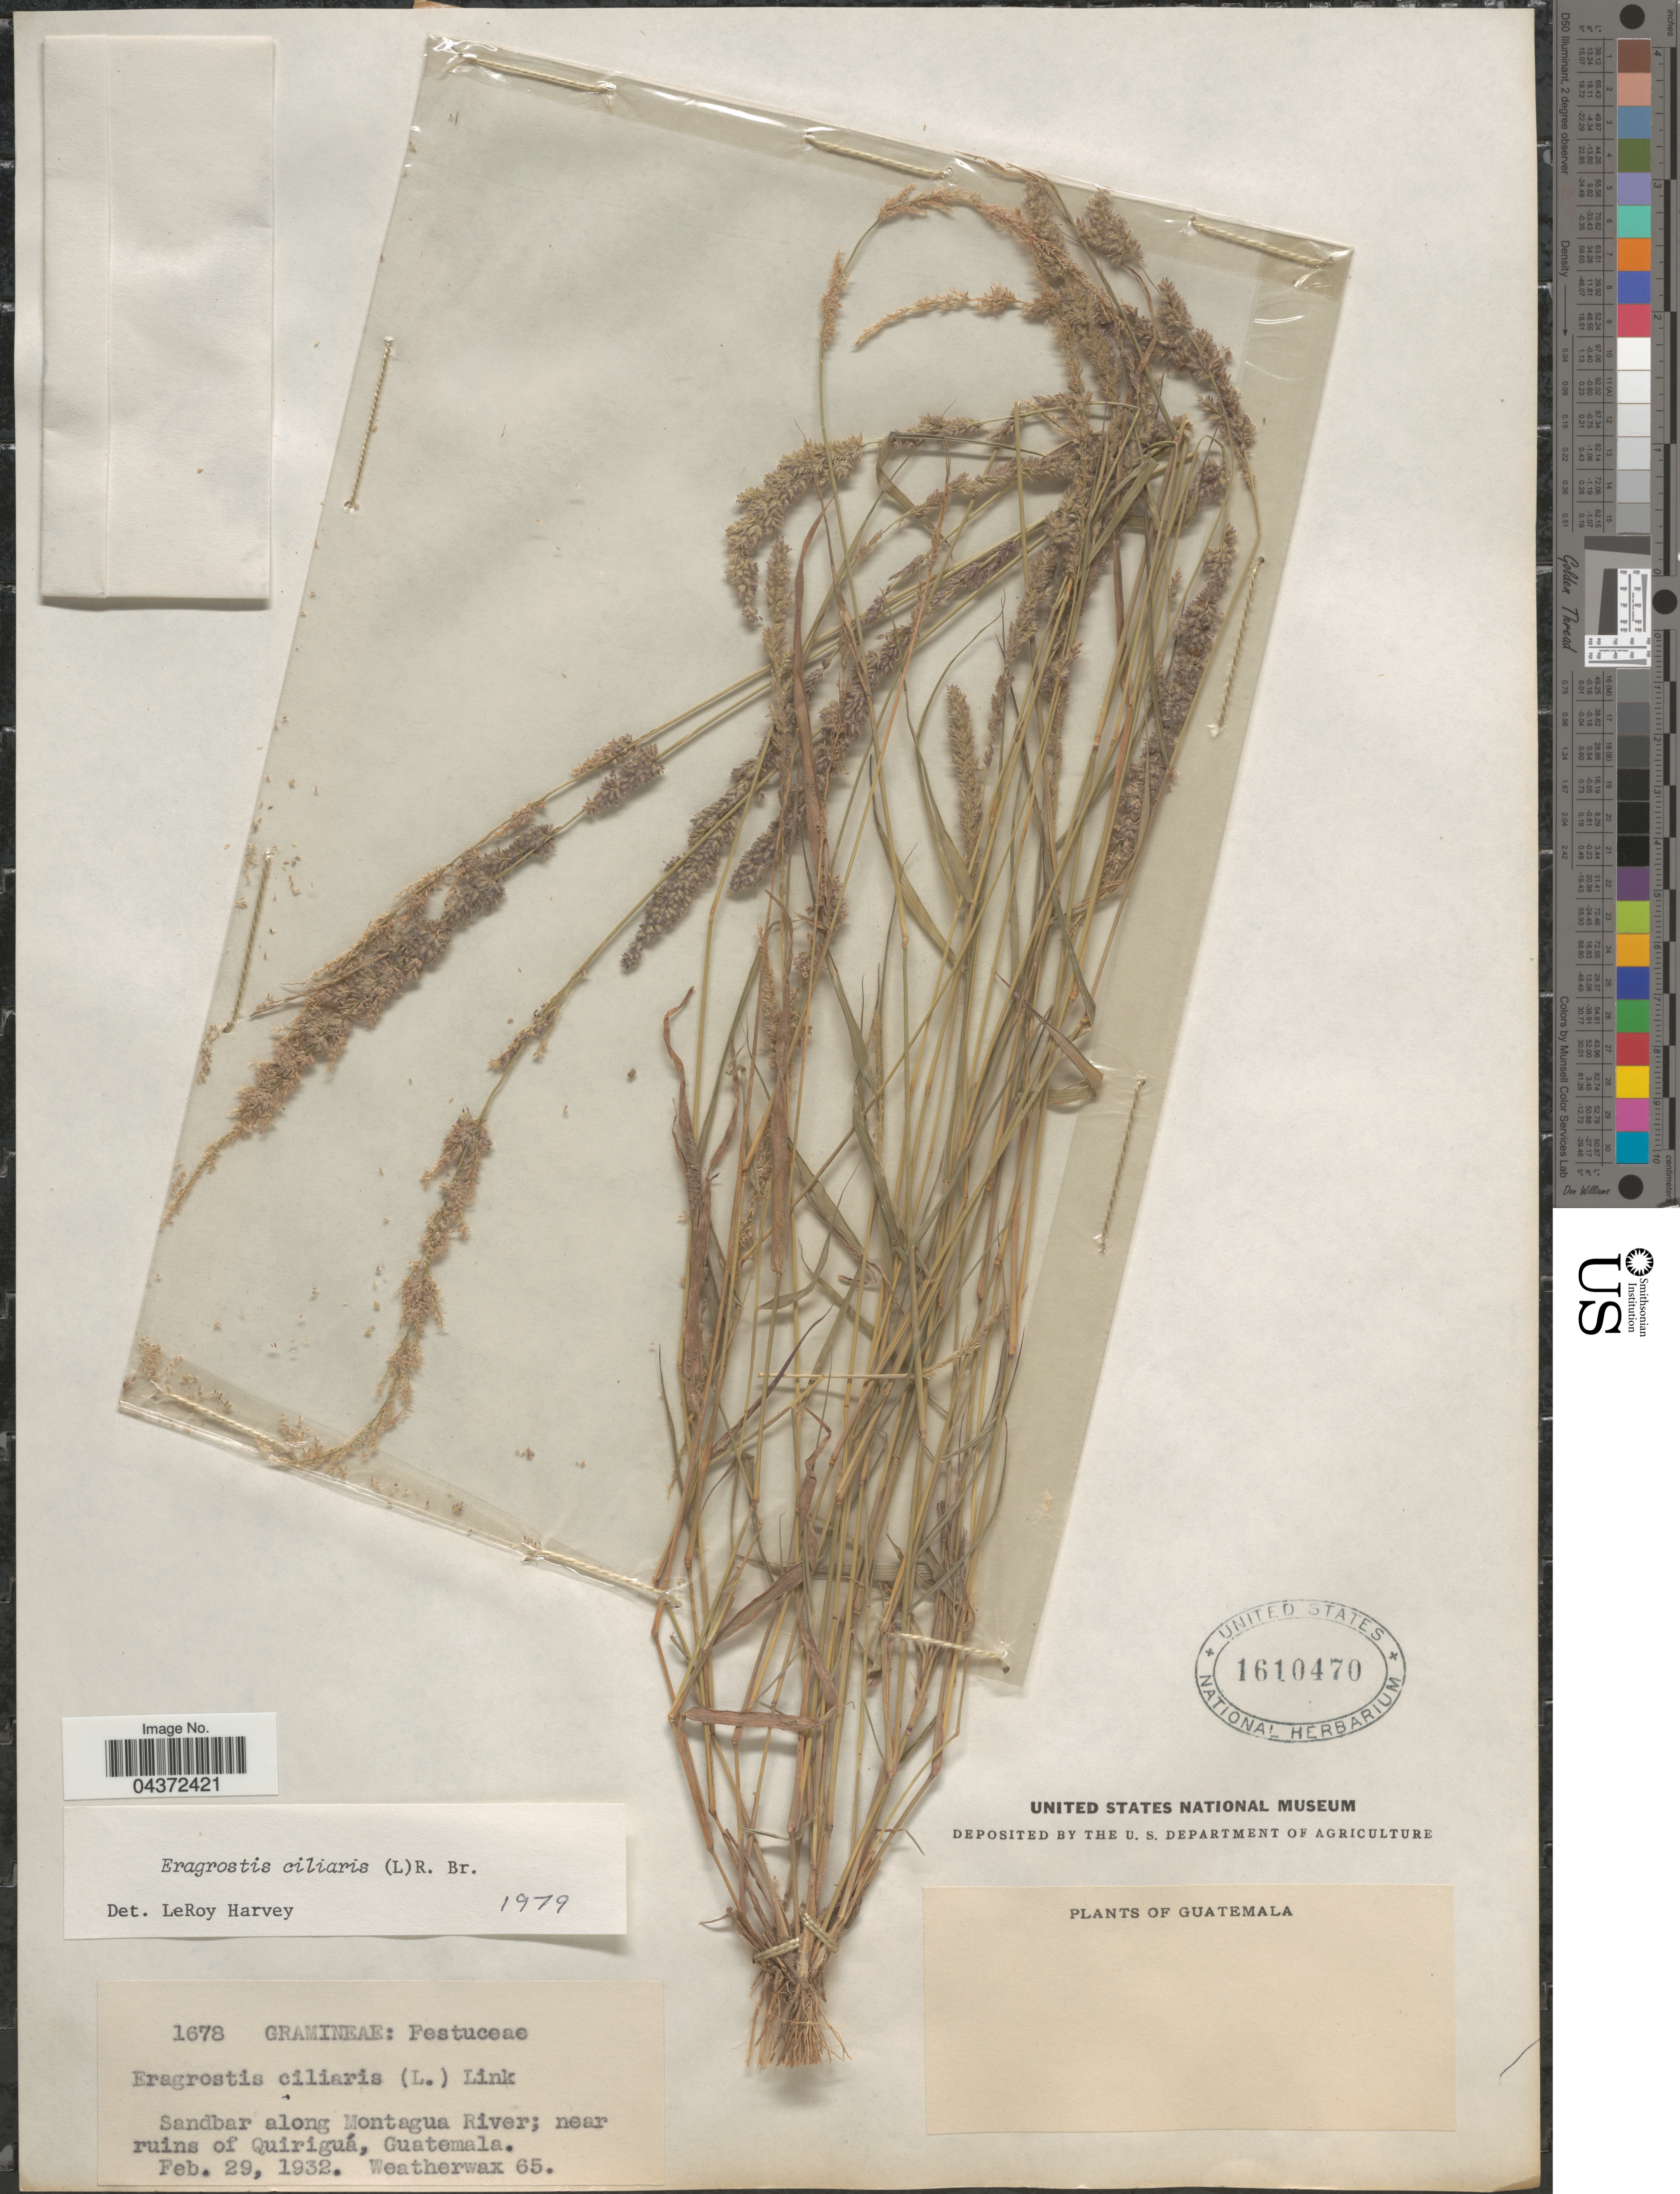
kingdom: Plantae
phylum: Tracheophyta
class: Liliopsida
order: Poales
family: Poaceae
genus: Eragrostis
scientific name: Eragrostis ciliaris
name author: (L.) R. Br.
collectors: -. Weatherwax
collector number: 65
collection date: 1932-02-29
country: Guatemala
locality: Sandbar along Montagua River; near ruins of Quiriguá, Guatemala.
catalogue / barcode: US 1610470